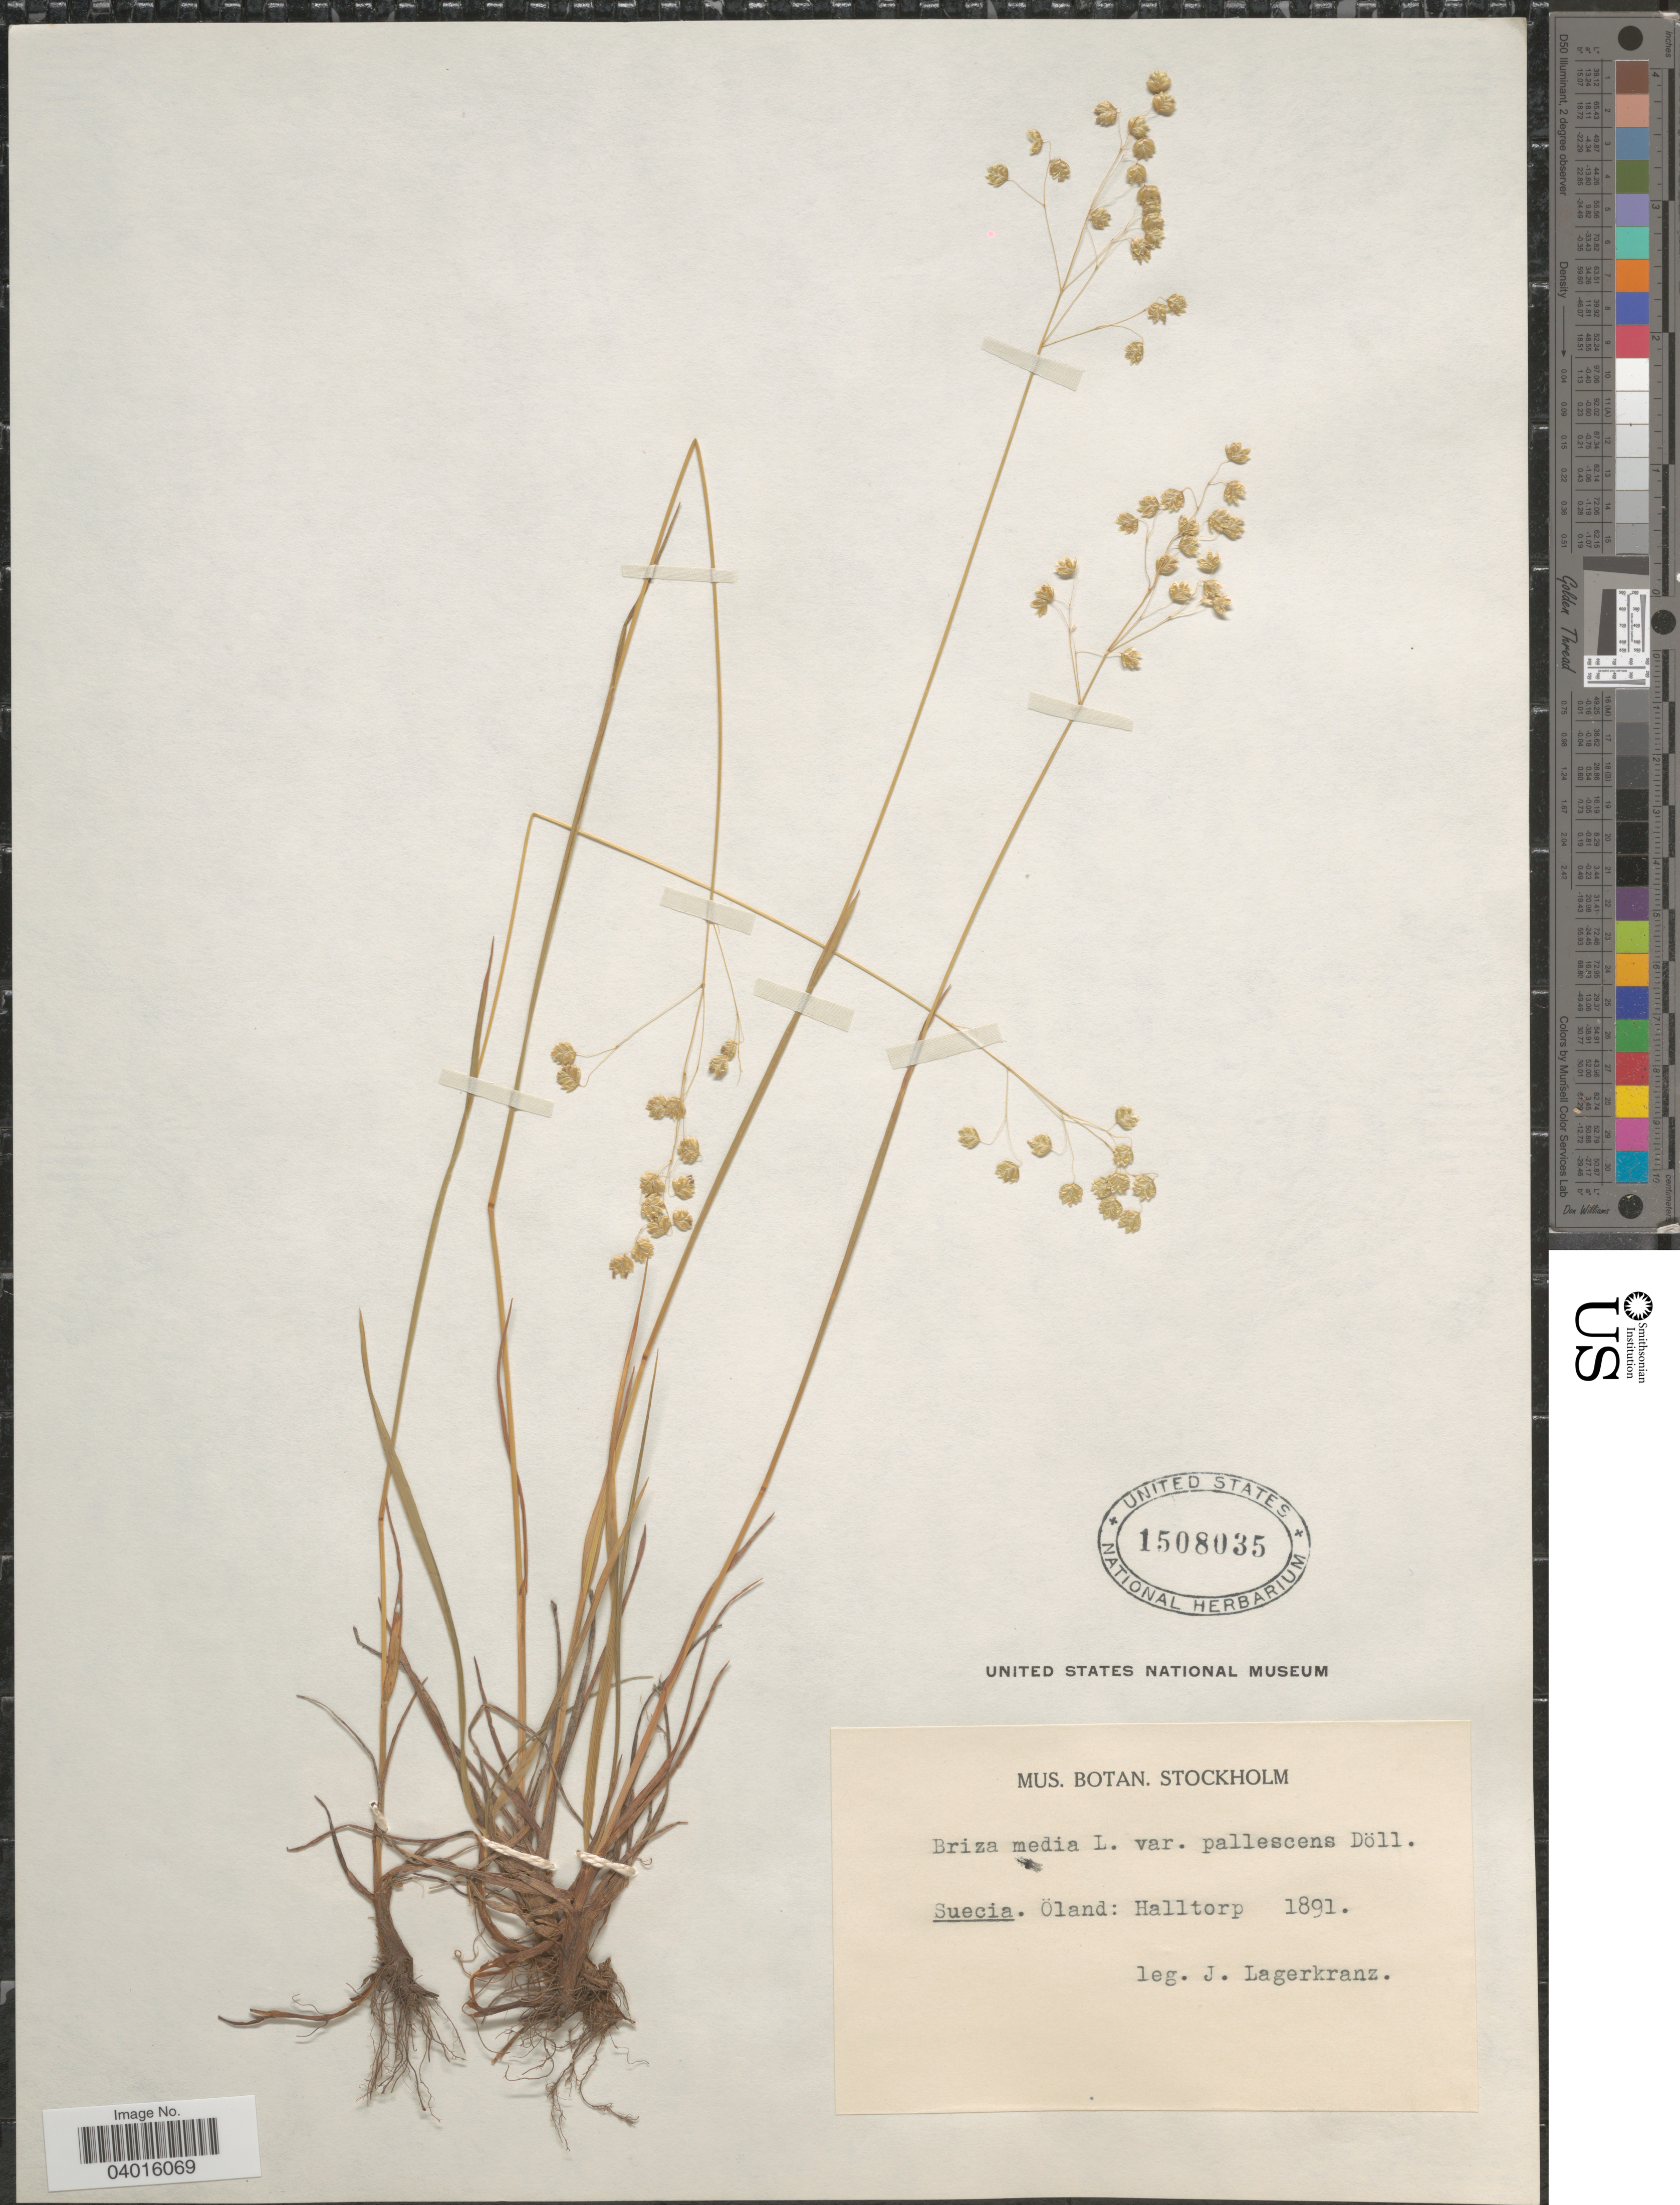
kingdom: Plantae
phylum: Tracheophyta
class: Liliopsida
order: Poales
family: Poaceae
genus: Briza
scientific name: Briza media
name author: L.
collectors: J. Lagerkranz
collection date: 1891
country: Sweden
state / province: Kalmar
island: Oland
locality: Suecia. Öland: Halltrop.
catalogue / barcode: US 1508035